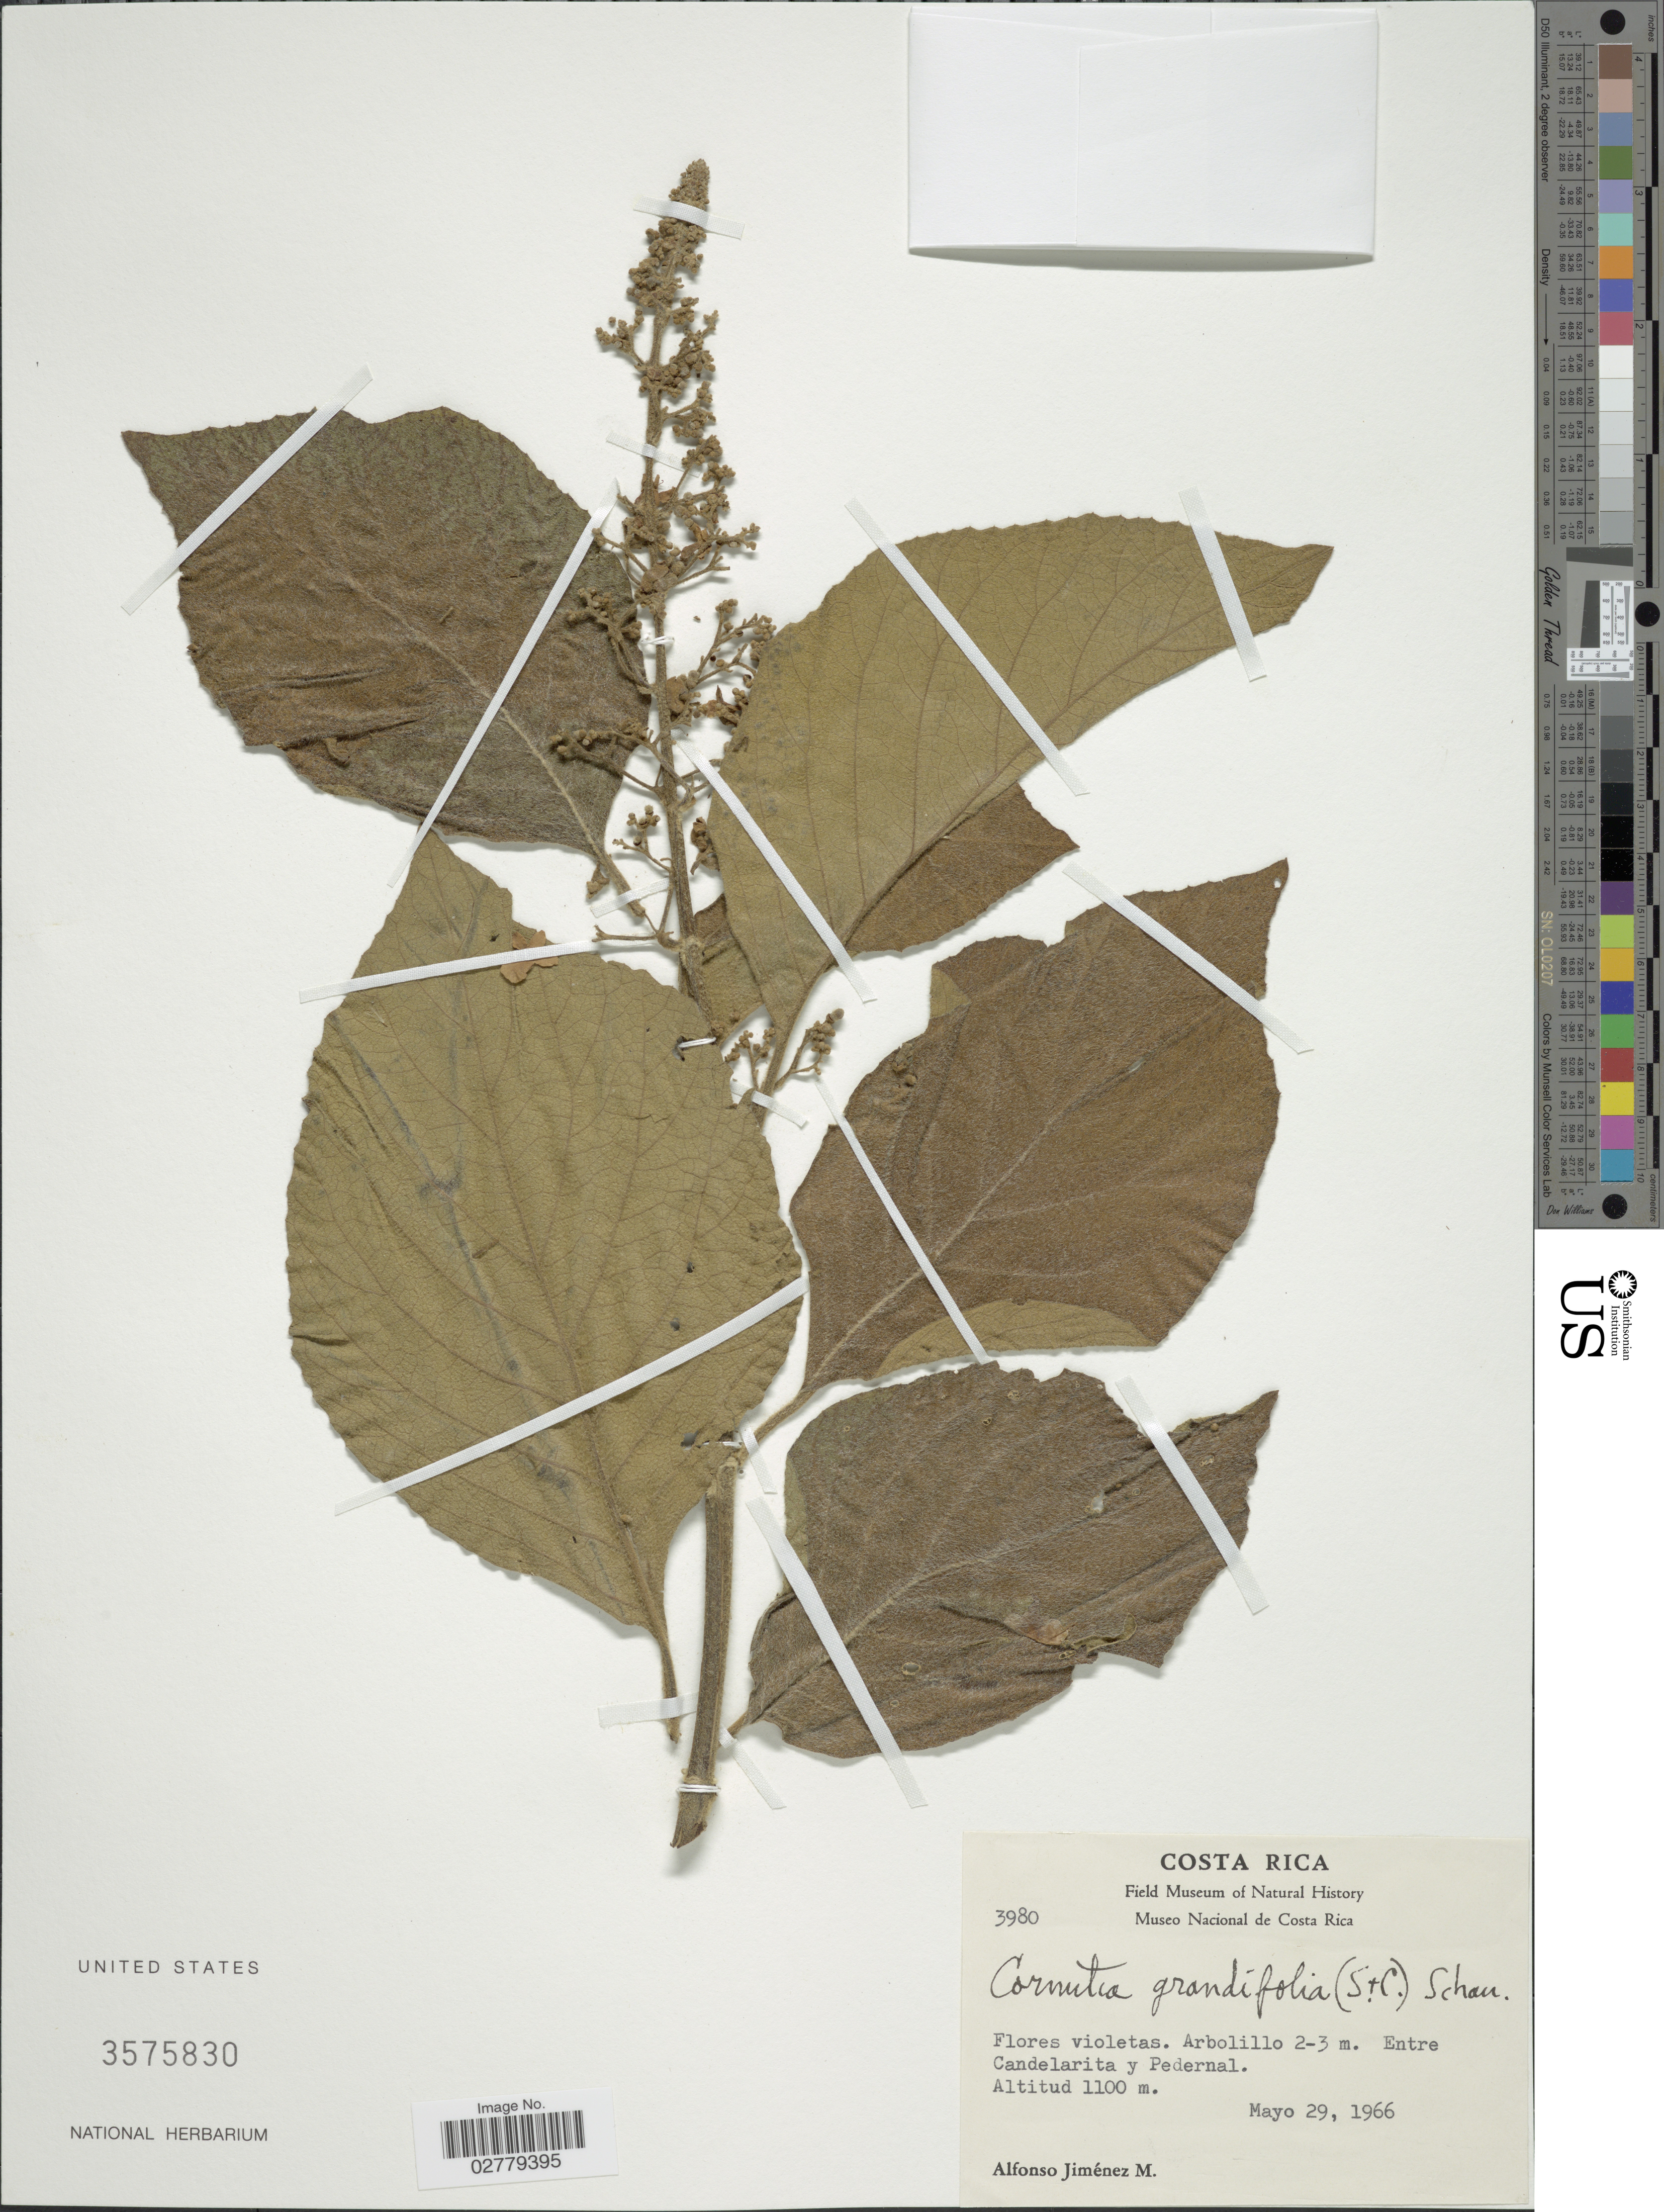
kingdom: Plantae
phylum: Tracheophyta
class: Magnoliopsida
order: Lamiales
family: Lamiaceae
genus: Cornutia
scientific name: Cornutia grandifolia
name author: (Cham. & Schltdl.) Schauer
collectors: A. Jimenez M.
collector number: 3980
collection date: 1966-05-29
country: Costa Rica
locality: Entre Candelarita y Pedernal.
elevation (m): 1100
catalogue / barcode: US 3575830